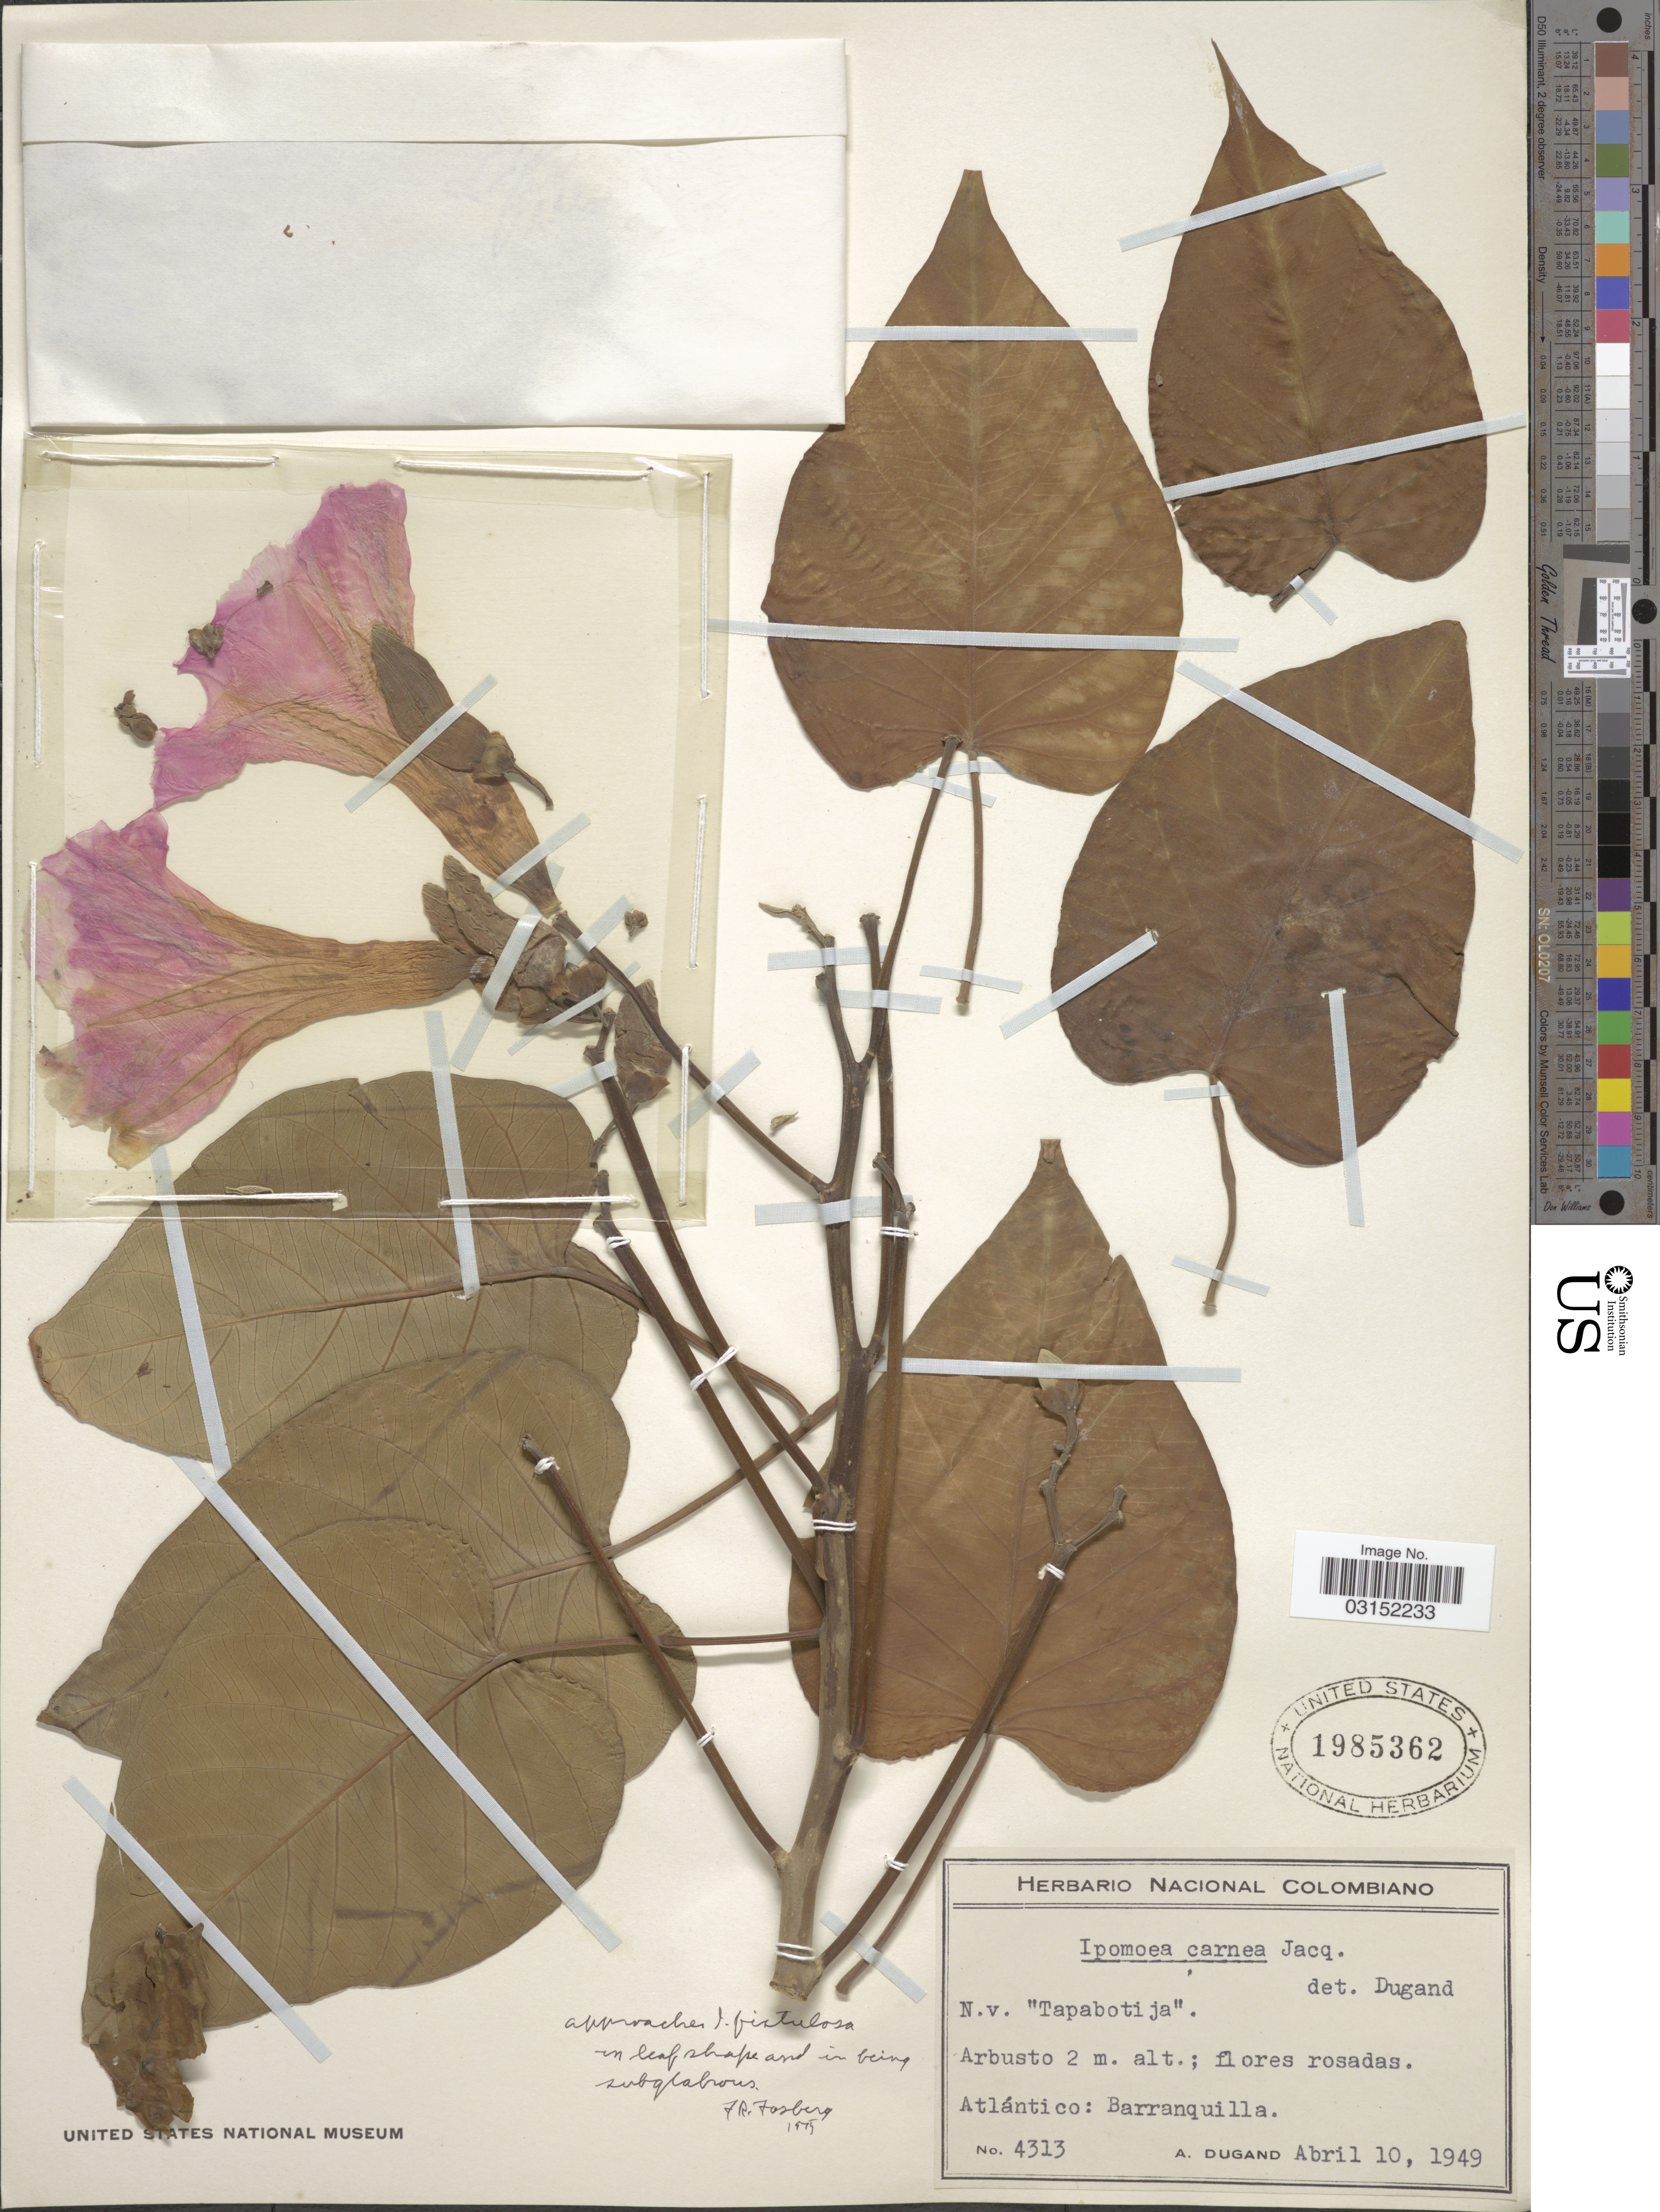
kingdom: Plantae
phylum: Tracheophyta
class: Magnoliopsida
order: Solanales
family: Convolvulaceae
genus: Ipomoea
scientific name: Ipomoea carnea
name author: Jacq.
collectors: A. Dugand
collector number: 4313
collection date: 1949-04-10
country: Colombia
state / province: Atlántico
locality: Barranquilla.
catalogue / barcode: US 1985362